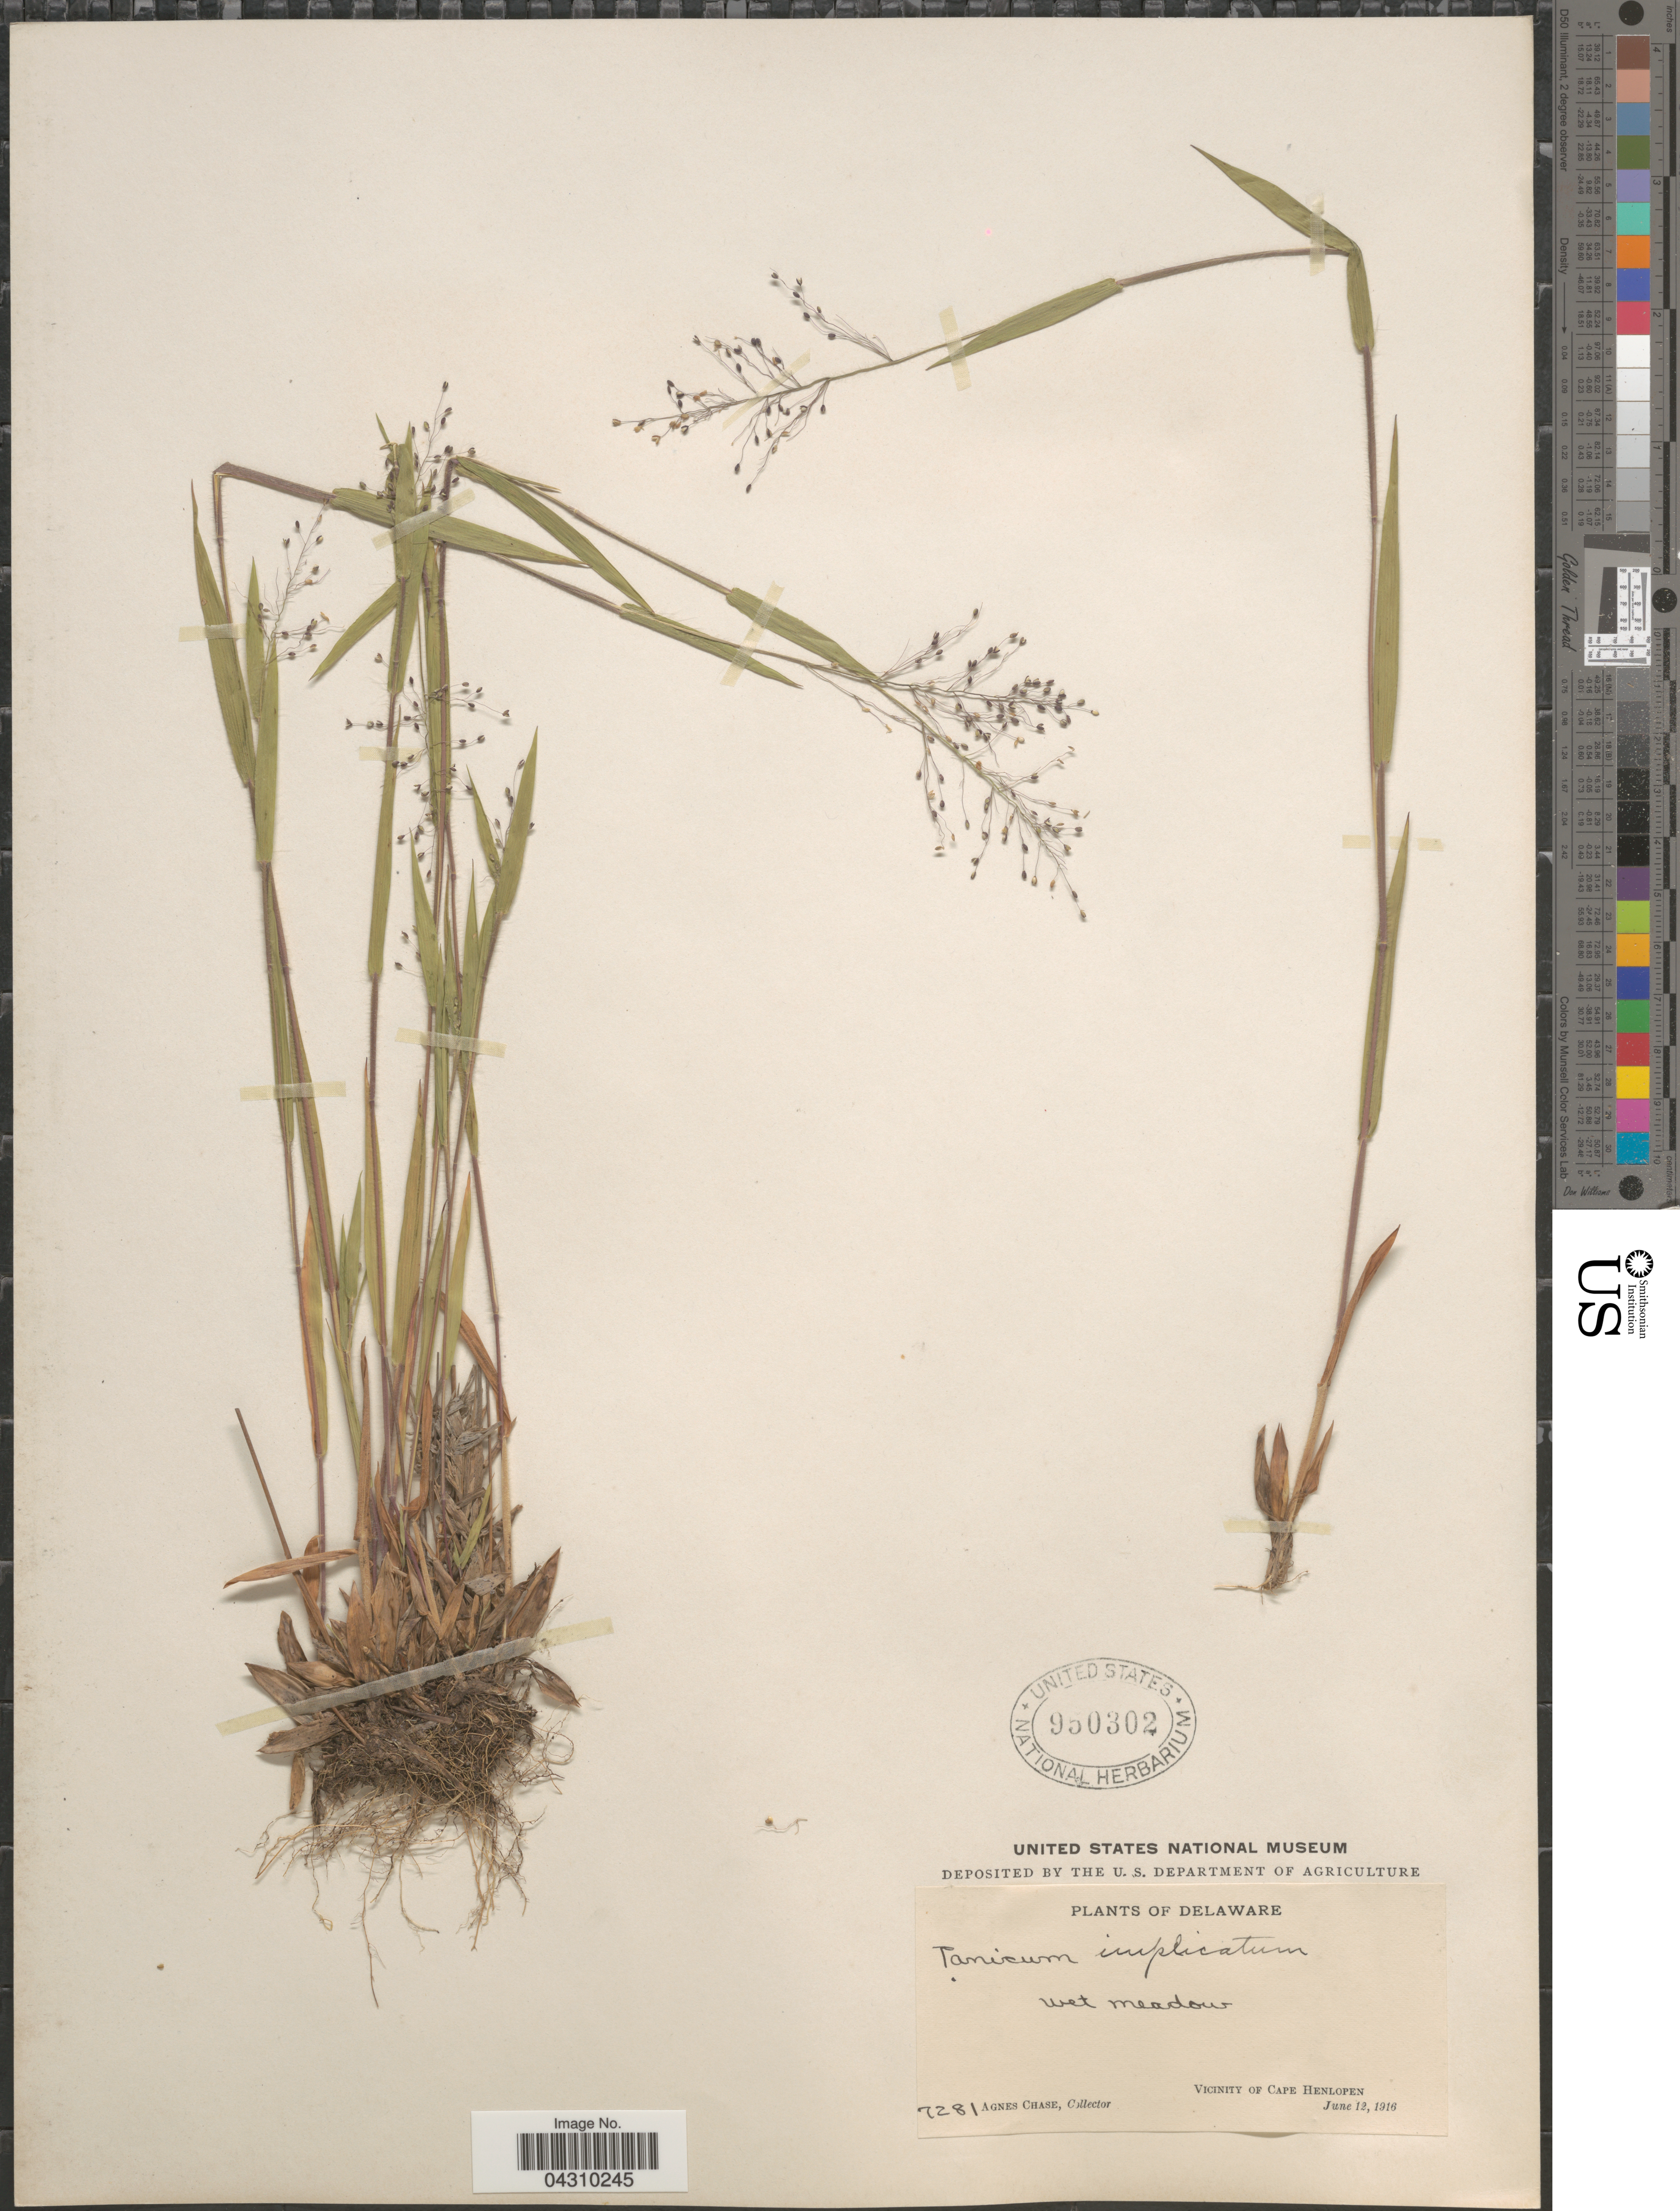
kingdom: Plantae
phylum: Tracheophyta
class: Liliopsida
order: Poales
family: Poaceae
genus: Dichanthelium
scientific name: Dichanthelium acuminatum var. acuminatum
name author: (Sw.) Gould & C.A. Clark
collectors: A. Chase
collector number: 7281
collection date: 1916-06-12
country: United States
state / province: Delaware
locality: Wet meadow. Vicinity of Cape Henlopen.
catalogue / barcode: US 950302